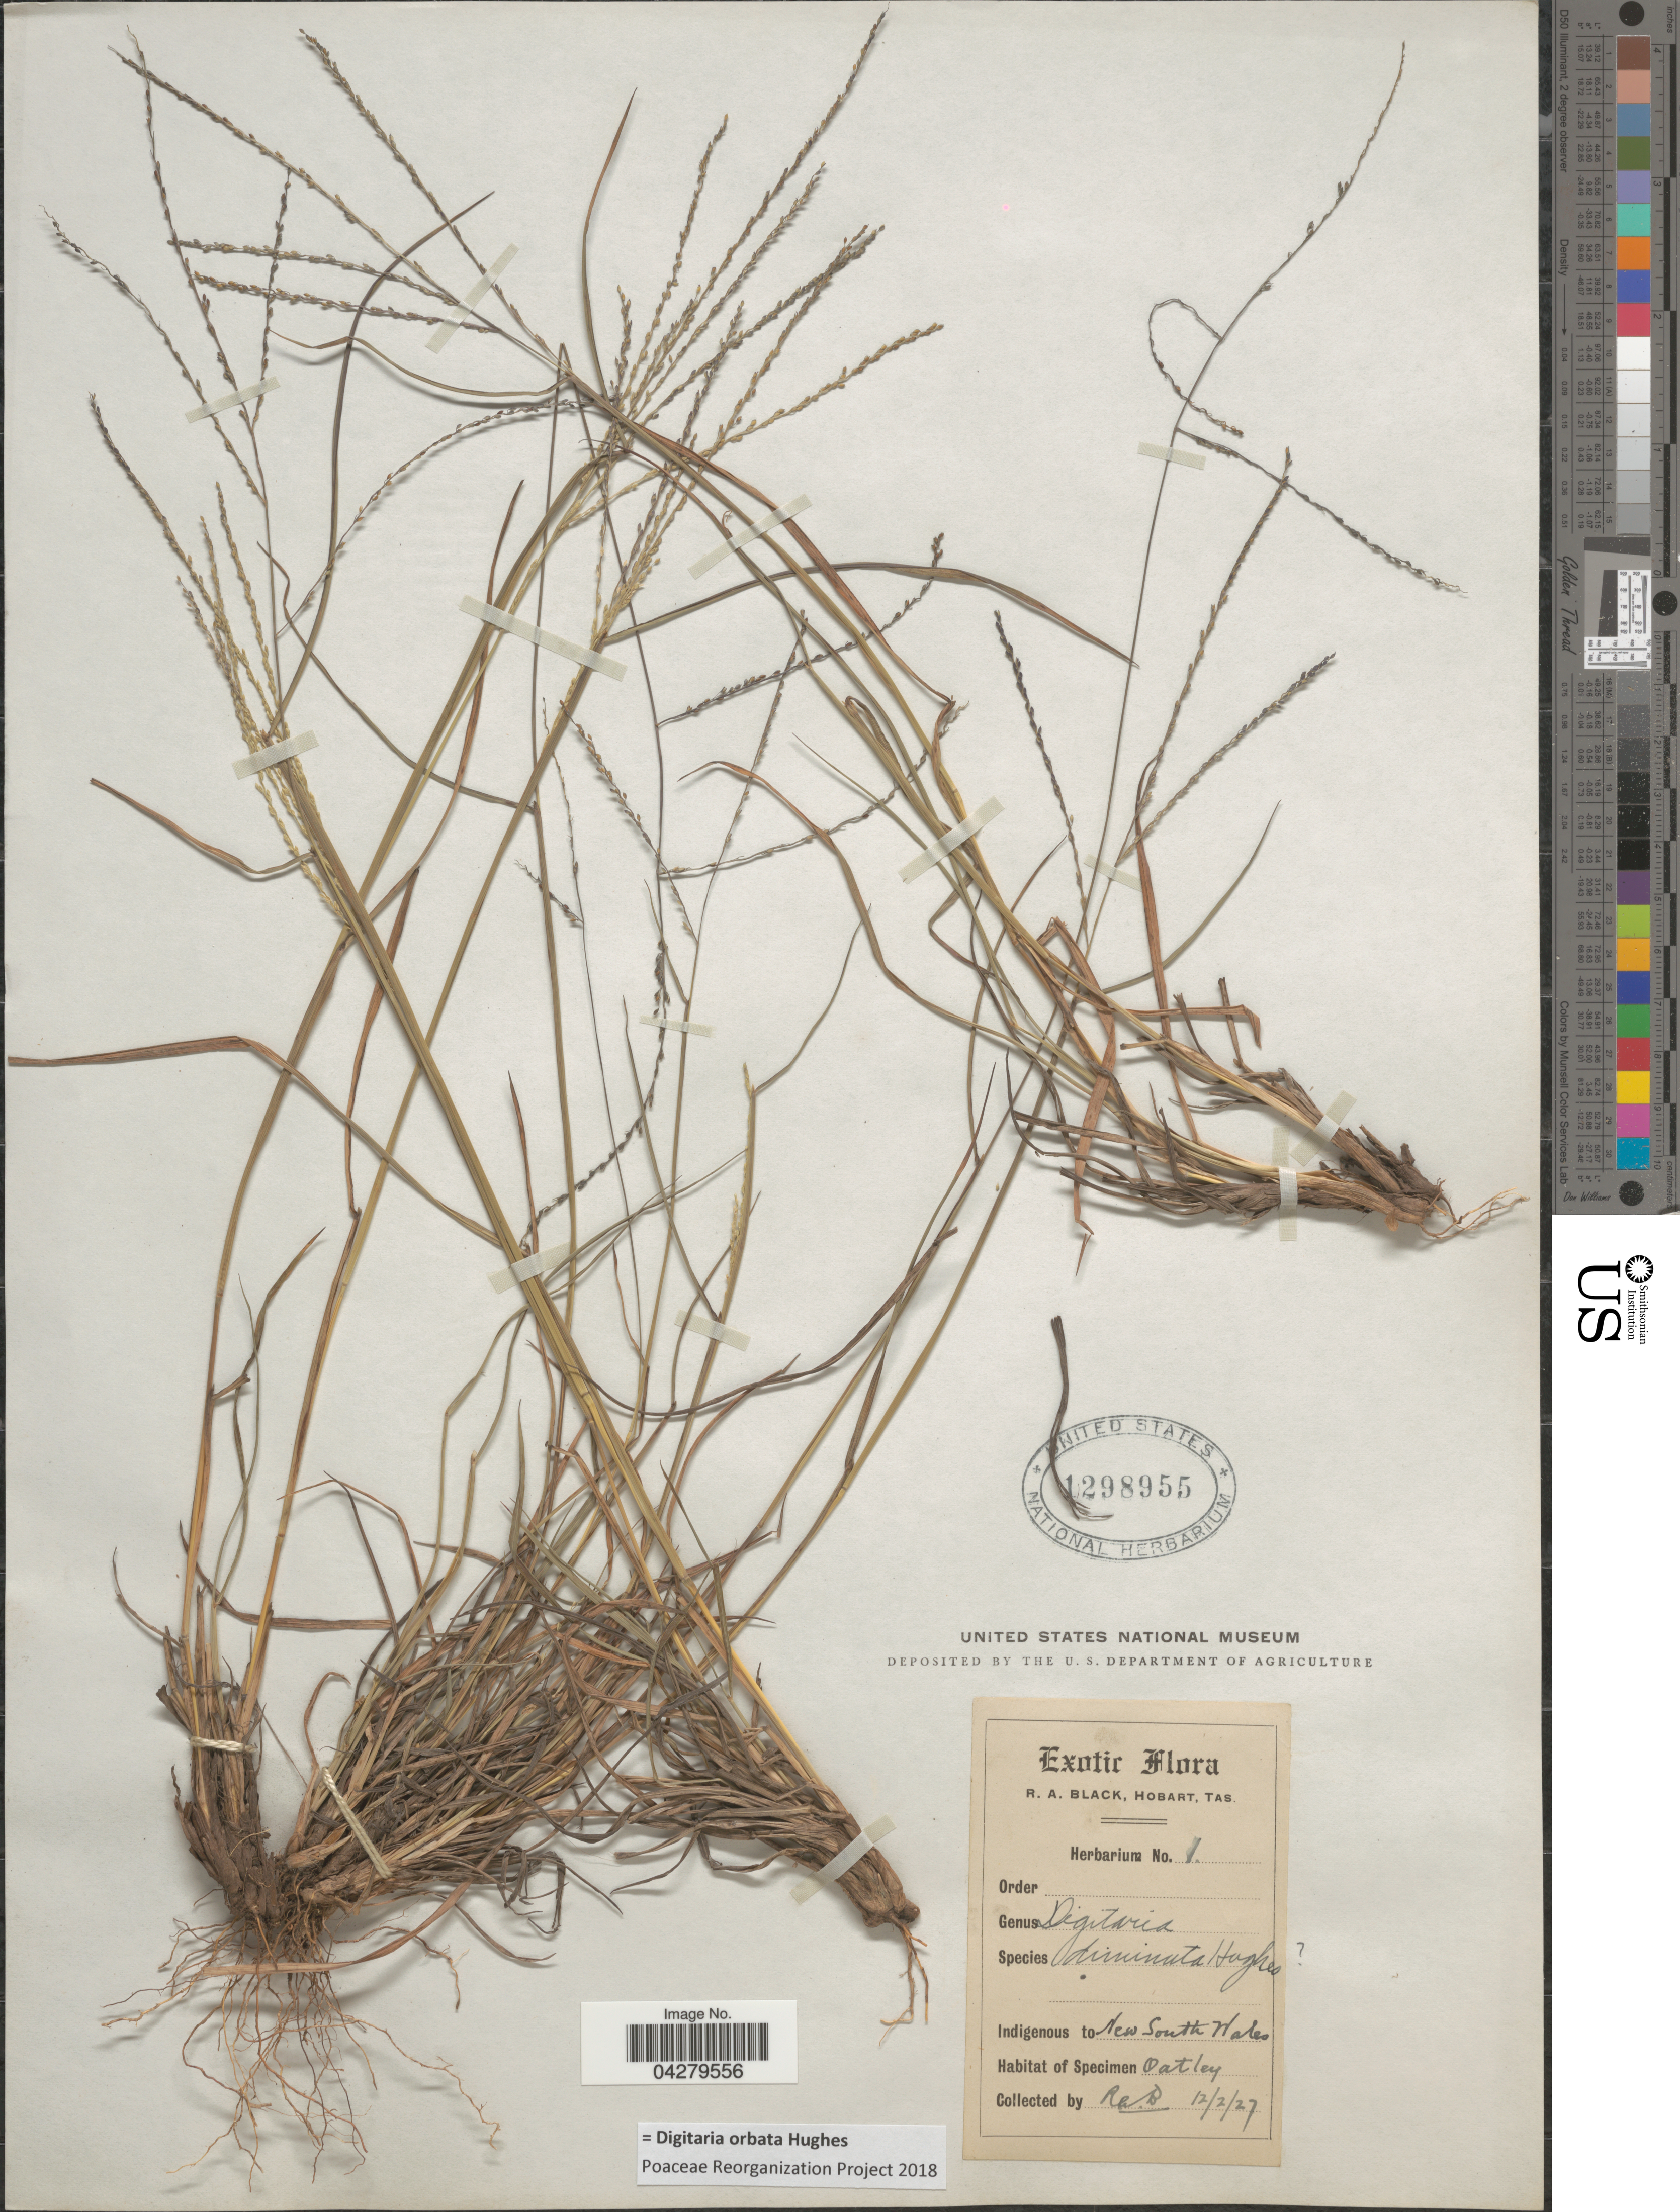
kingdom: Plantae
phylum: Tracheophyta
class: Liliopsida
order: Poales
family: Poaceae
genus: Digitaria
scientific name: Digitaria orbata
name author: Hughes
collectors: R. A. Black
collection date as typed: Transcribed d/m/y: 12/2/27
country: Australia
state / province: New South Wales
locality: Indigenous to New South Wales. Oatley.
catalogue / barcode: US 1298955